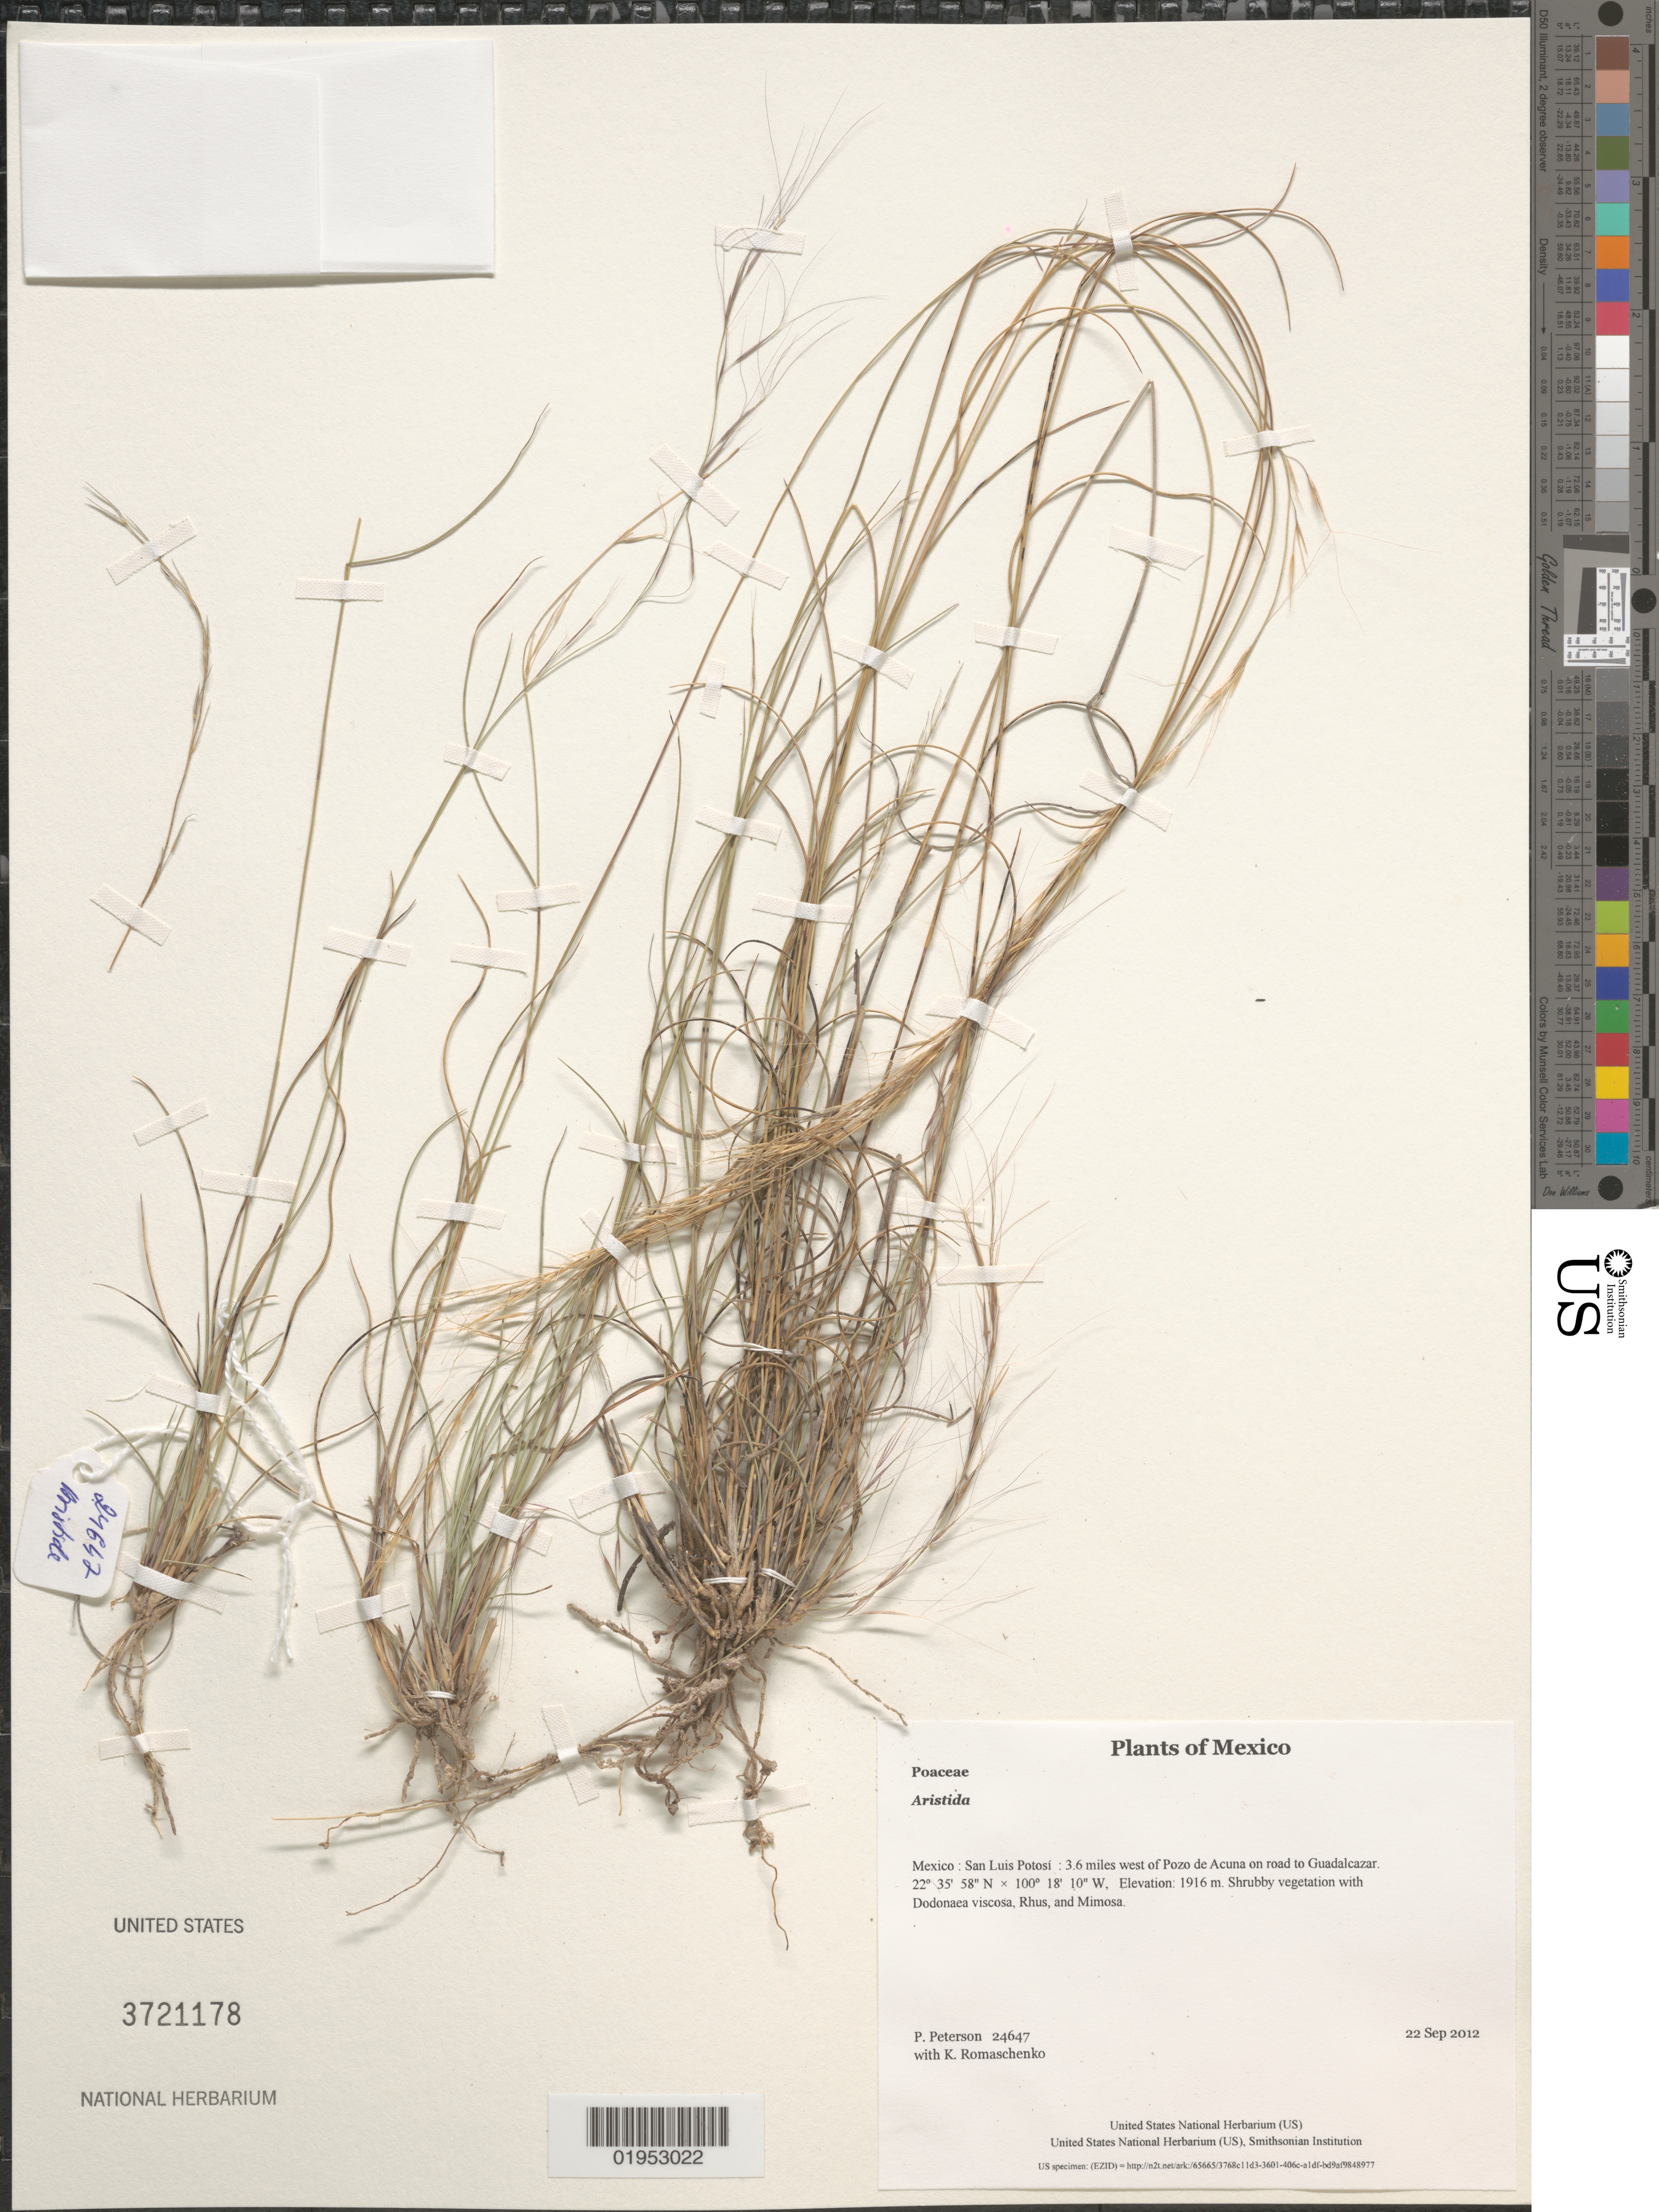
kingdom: Plantae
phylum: Tracheophyta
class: Liliopsida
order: Poales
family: Poaceae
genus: Aristida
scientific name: Aristida sp.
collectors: P. M. Peterson & K. Romaschenko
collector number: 24647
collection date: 2012-09-22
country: Mexico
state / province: San Luis Potosí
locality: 3.6 miles west of Pozo de Acuna on road to Guadalcazar.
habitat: Shrubby vegetation with Dodonaea viscosa, Rhus, and Mimosa.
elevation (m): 1916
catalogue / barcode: US 3721178